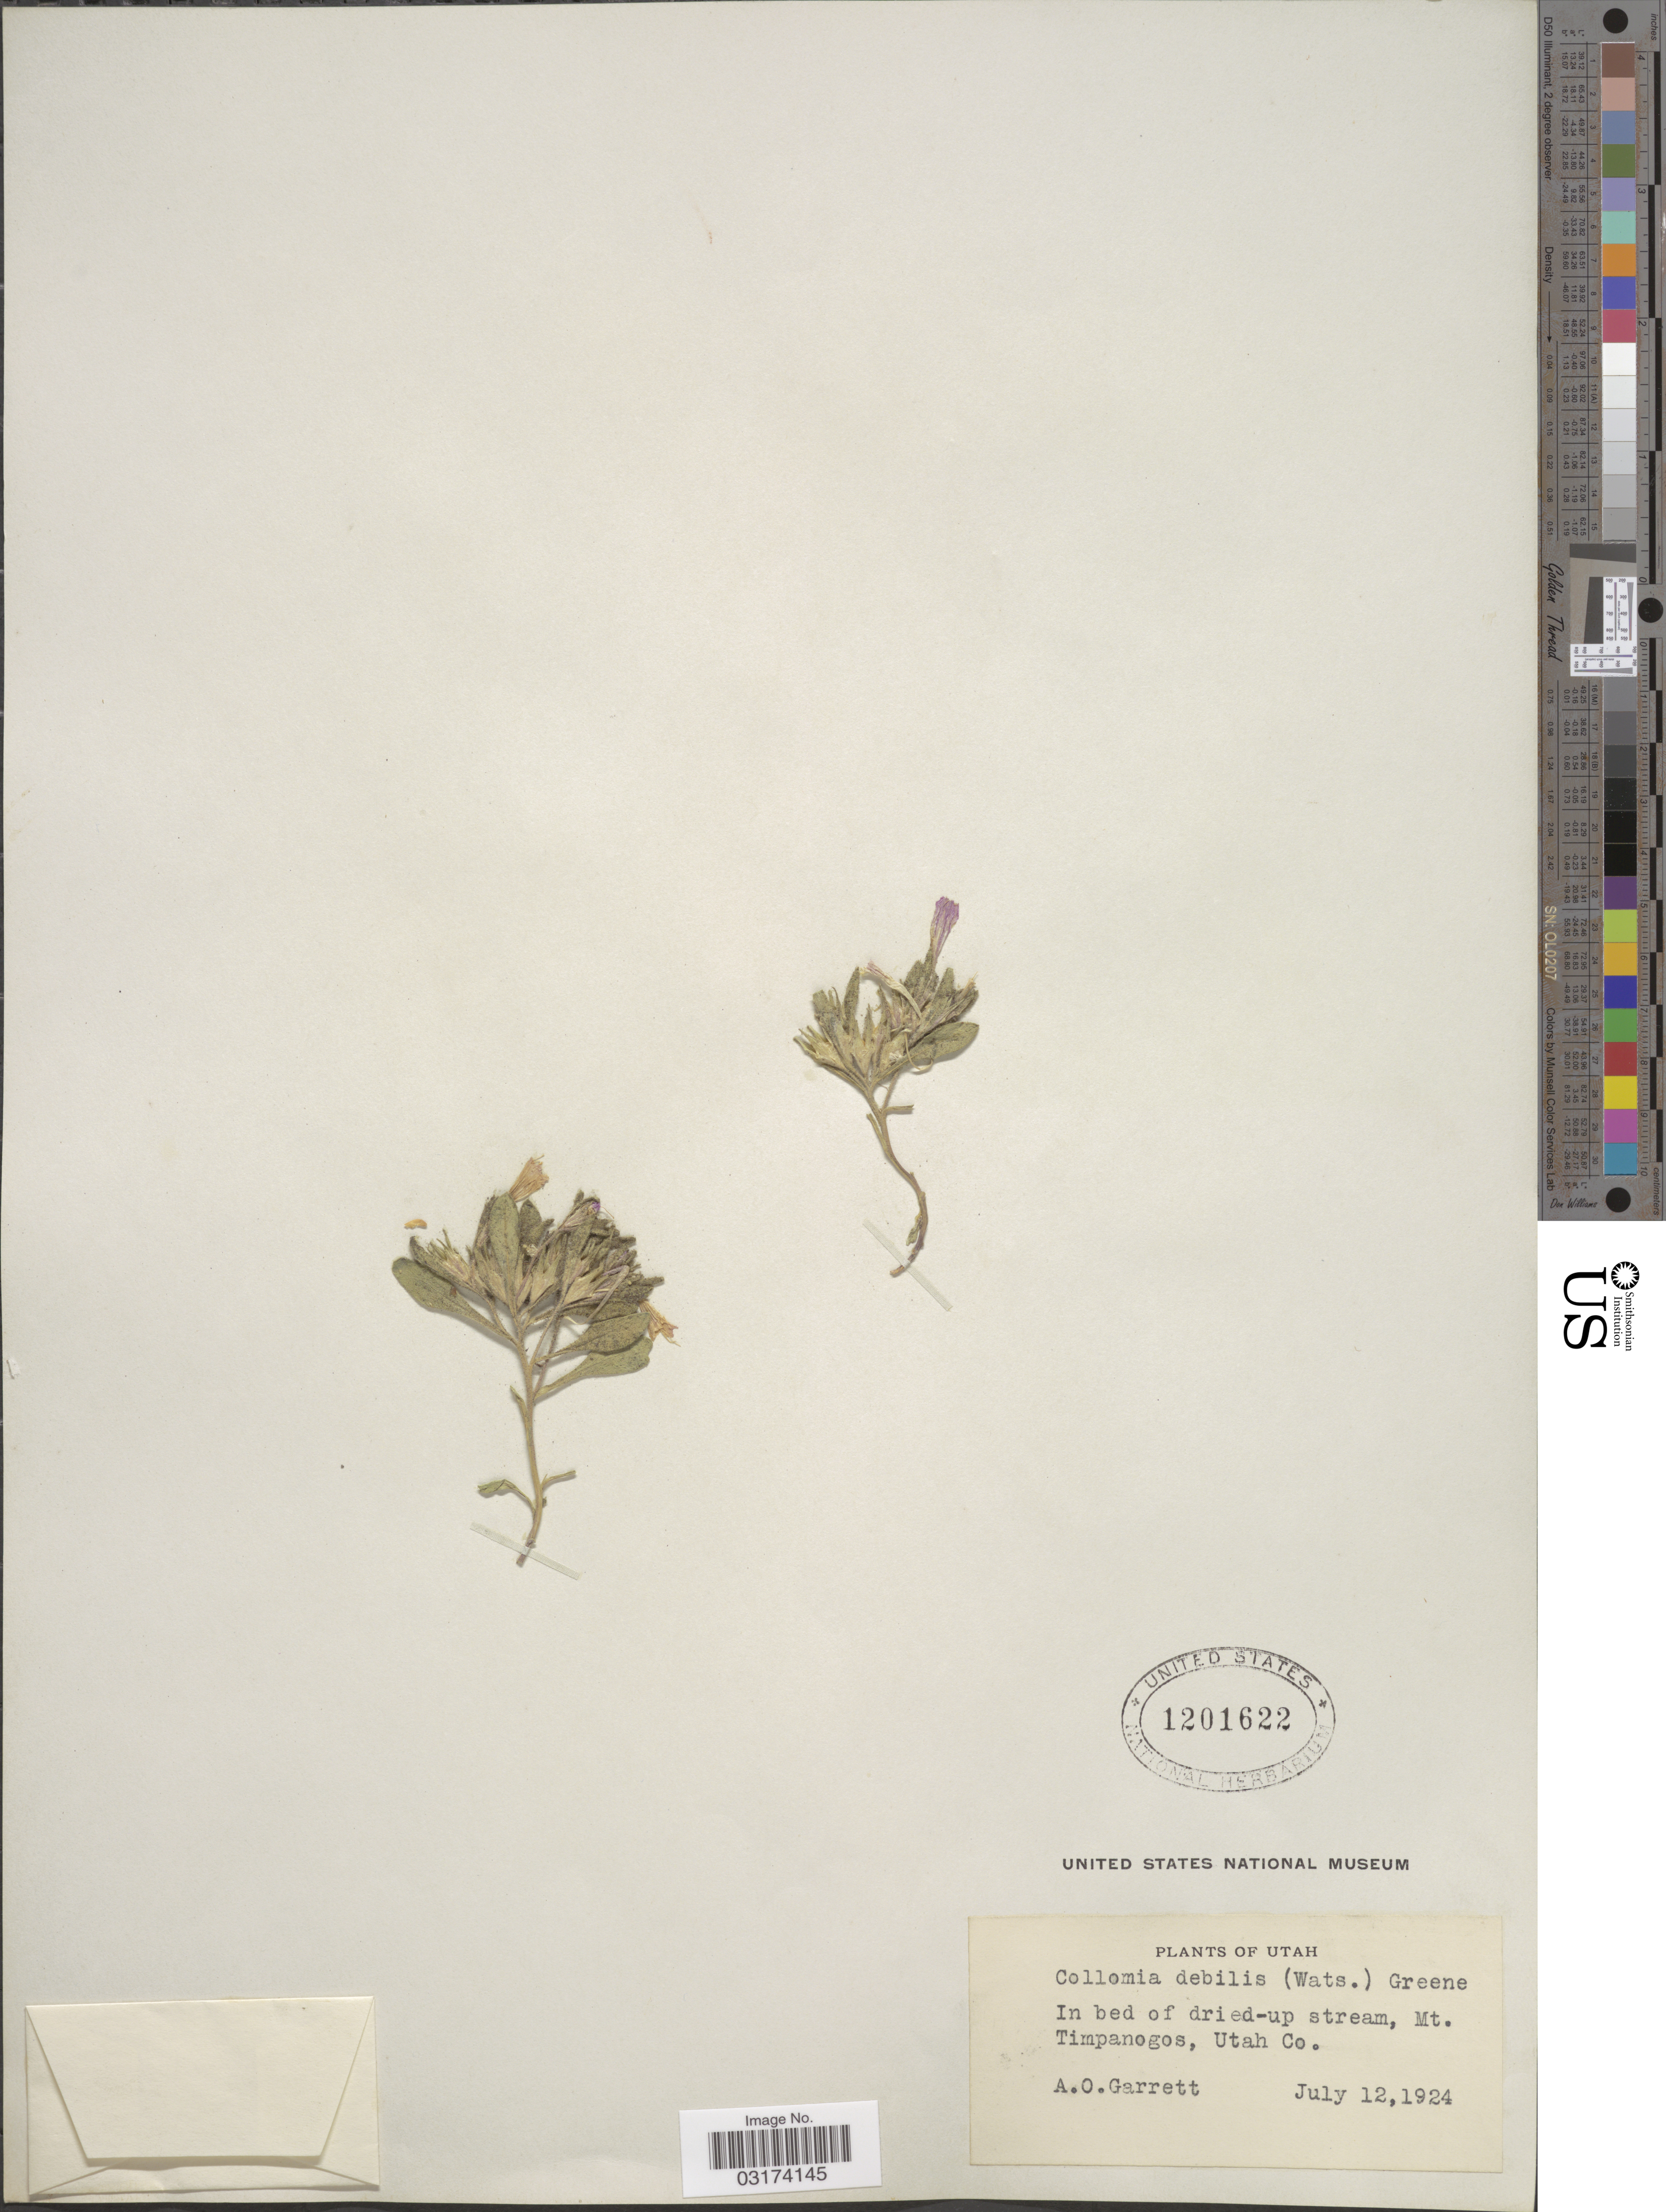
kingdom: Plantae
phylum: Tracheophyta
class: Magnoliopsida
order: Ericales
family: Polemoniaceae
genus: Collomia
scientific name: Collomia debilis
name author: (S. Watson) Greene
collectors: A. O. Garrett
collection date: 1924-07-12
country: United States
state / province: Utah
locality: In bed of dried-up stream, Mt. Timpanogos, Utah Co.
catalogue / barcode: US 1201622